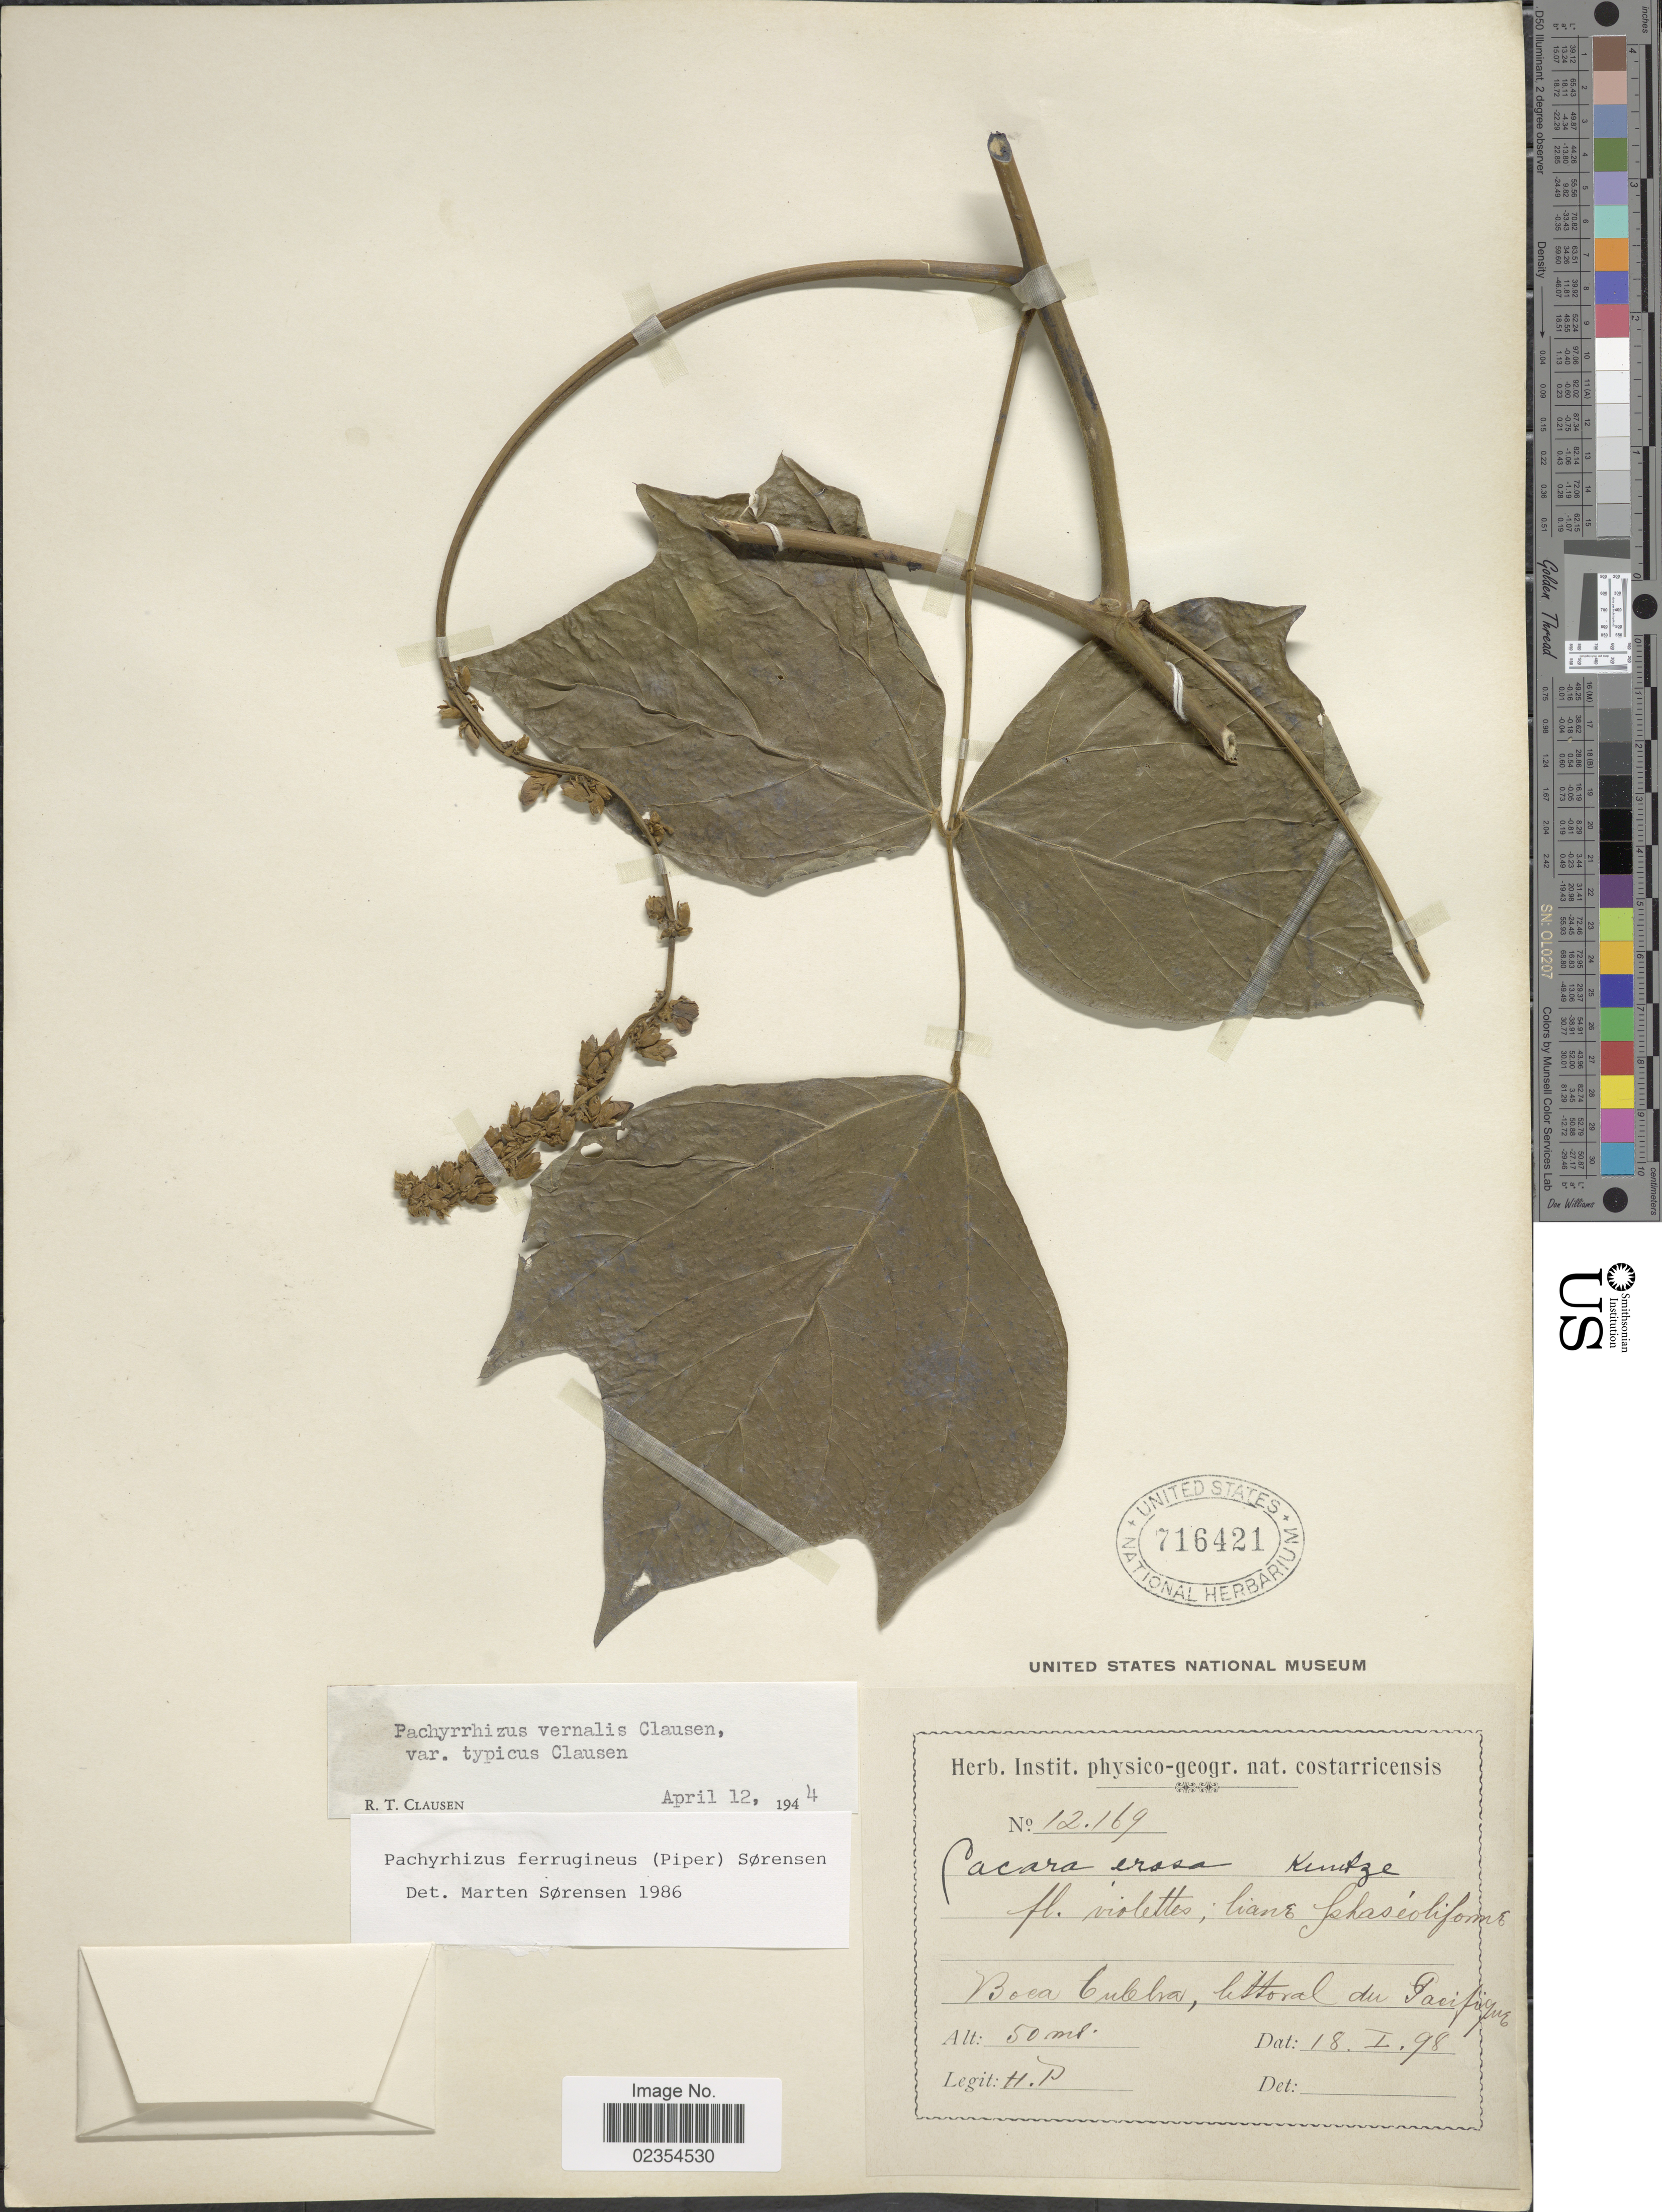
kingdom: Plantae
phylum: Tracheophyta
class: Magnoliopsida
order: Fabales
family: Fabaceae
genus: Pachyrhizus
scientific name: Pachyrhizus ferrugineus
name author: (Piper) M. Sørensen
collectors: H. P.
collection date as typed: Transcribed d/m/y: 18/1/98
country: Costa Rica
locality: Boca Cubha, littoral du Pacifique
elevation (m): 50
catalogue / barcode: US 716421